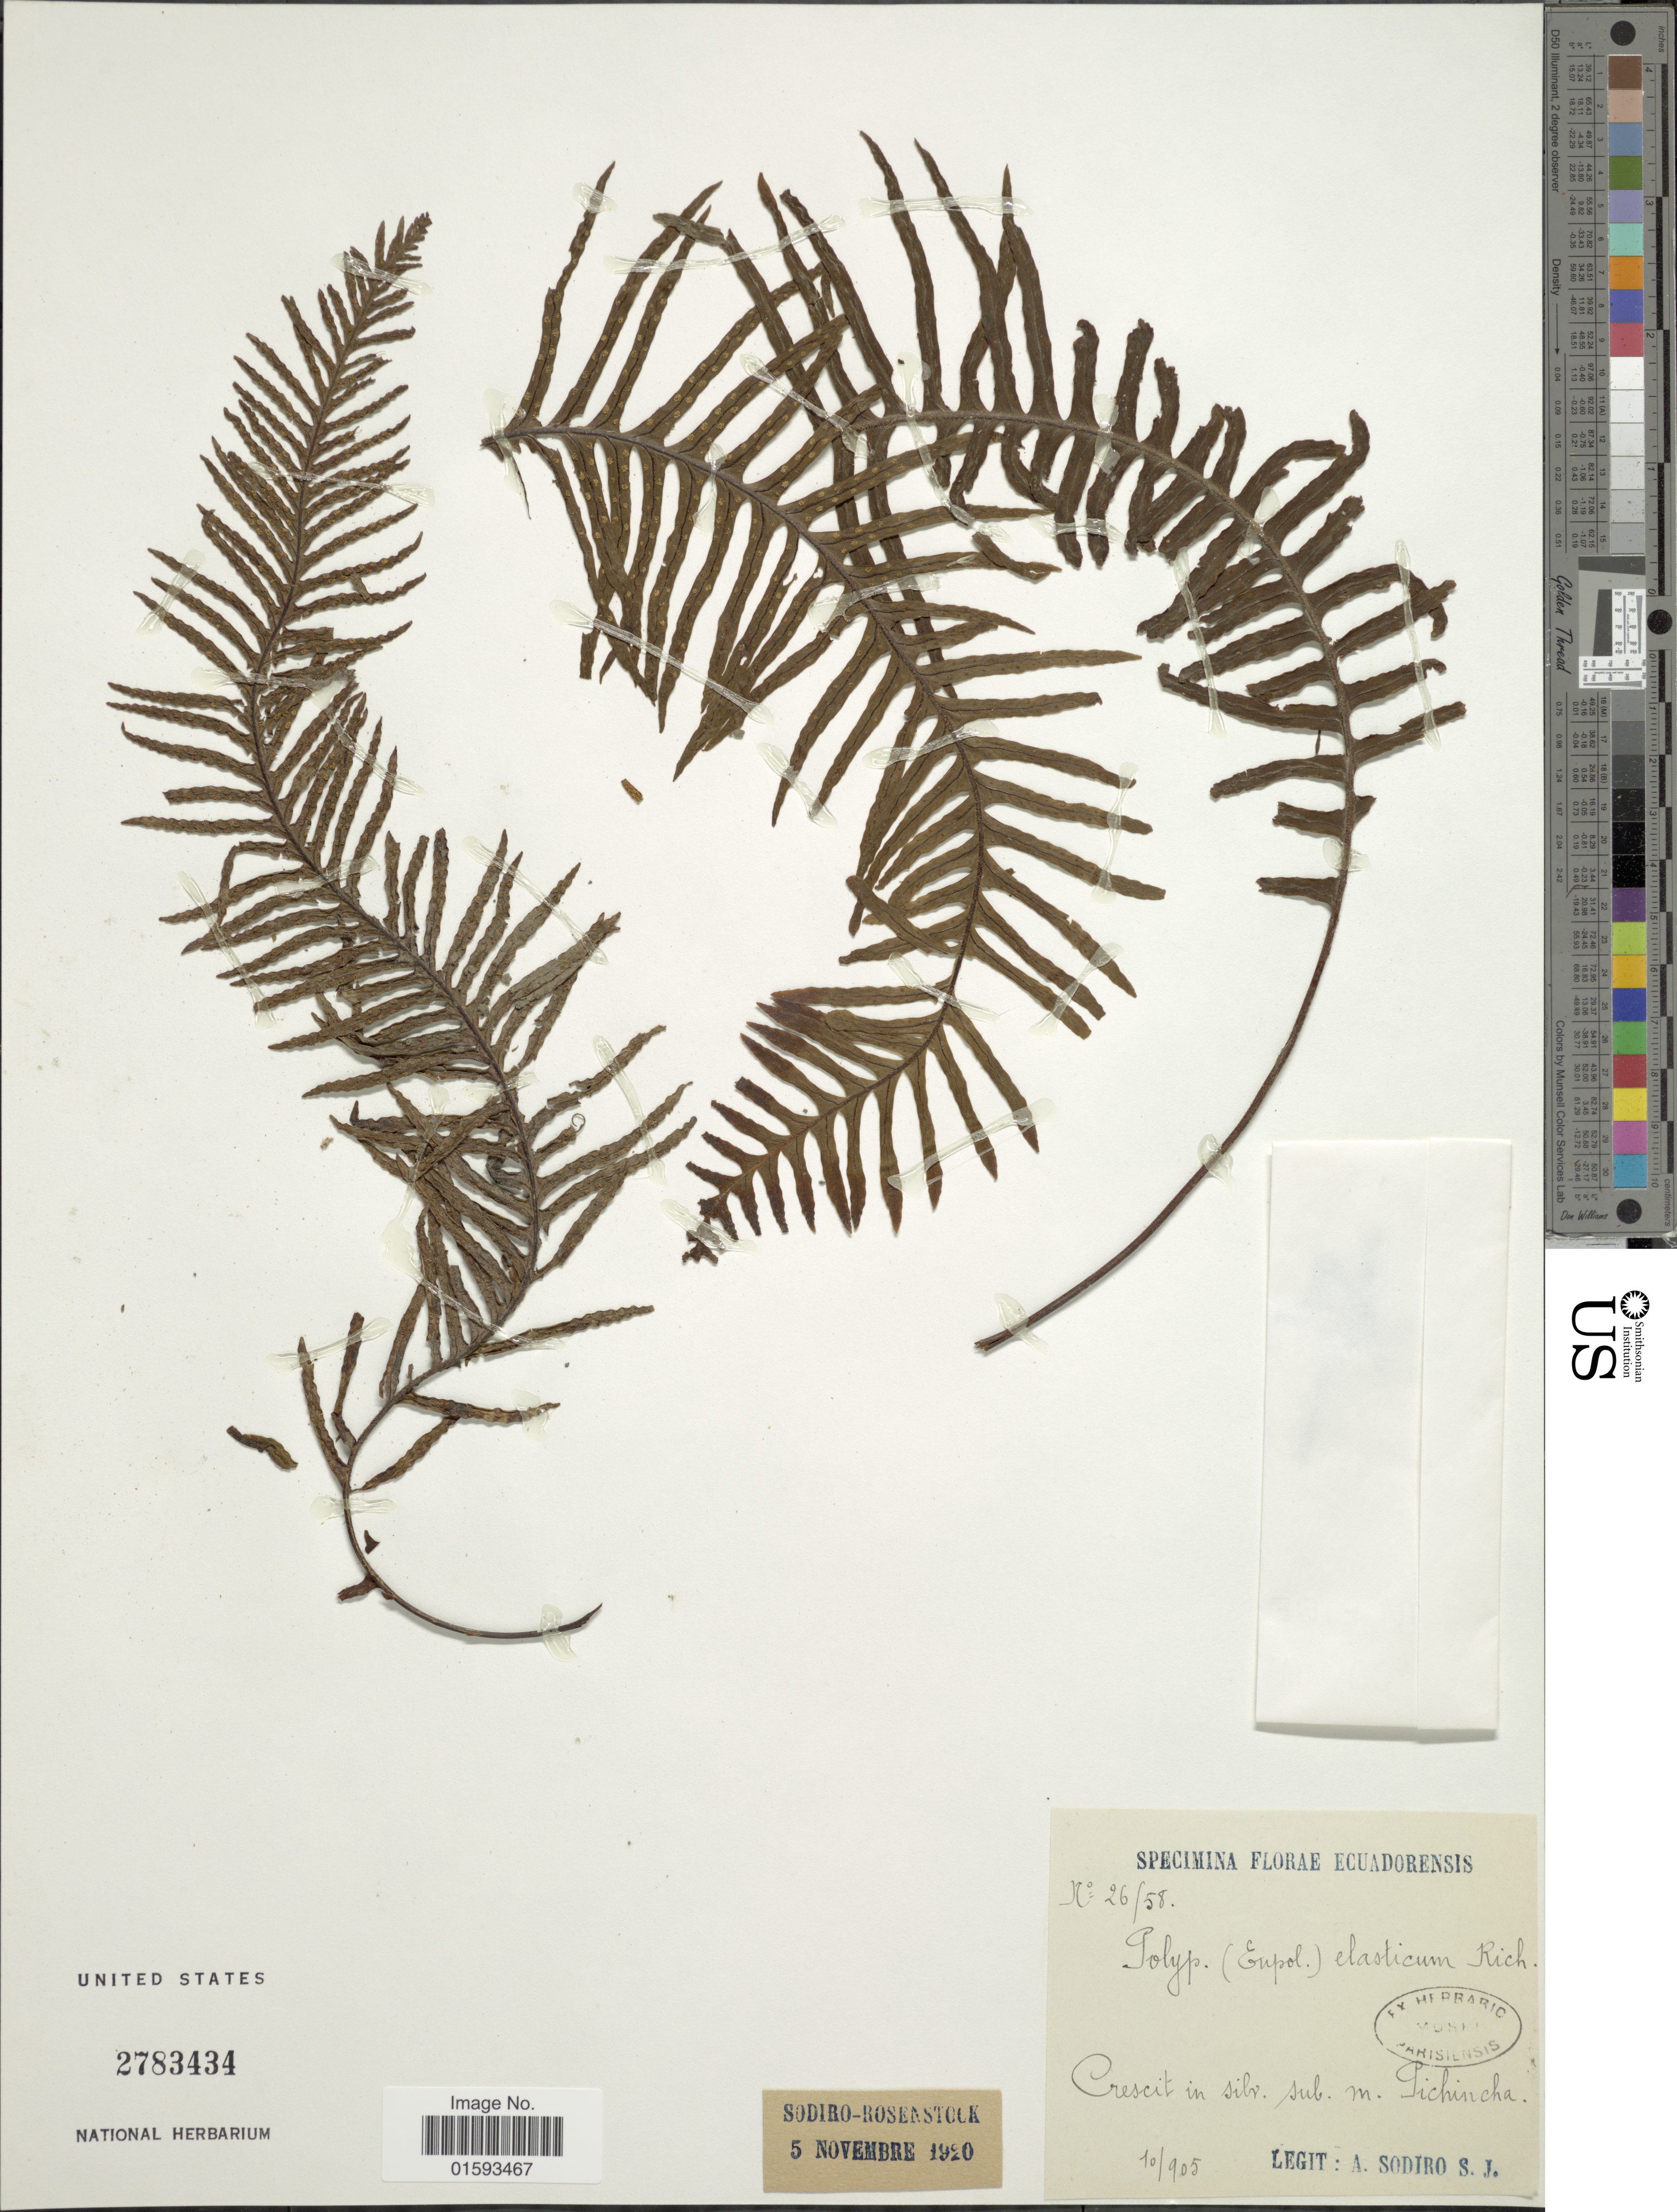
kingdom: Plantae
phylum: Tracheophyta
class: Polypodiopsida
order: Polypodiales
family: Polypodiaceae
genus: Pecluma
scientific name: Pecluma curvans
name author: (Mett.) Price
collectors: A. Sodiro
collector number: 26/58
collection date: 1905-10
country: Ecuador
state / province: Pichincha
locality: Crescit in sil. sub. m. Pichincha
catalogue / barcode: US 2783434